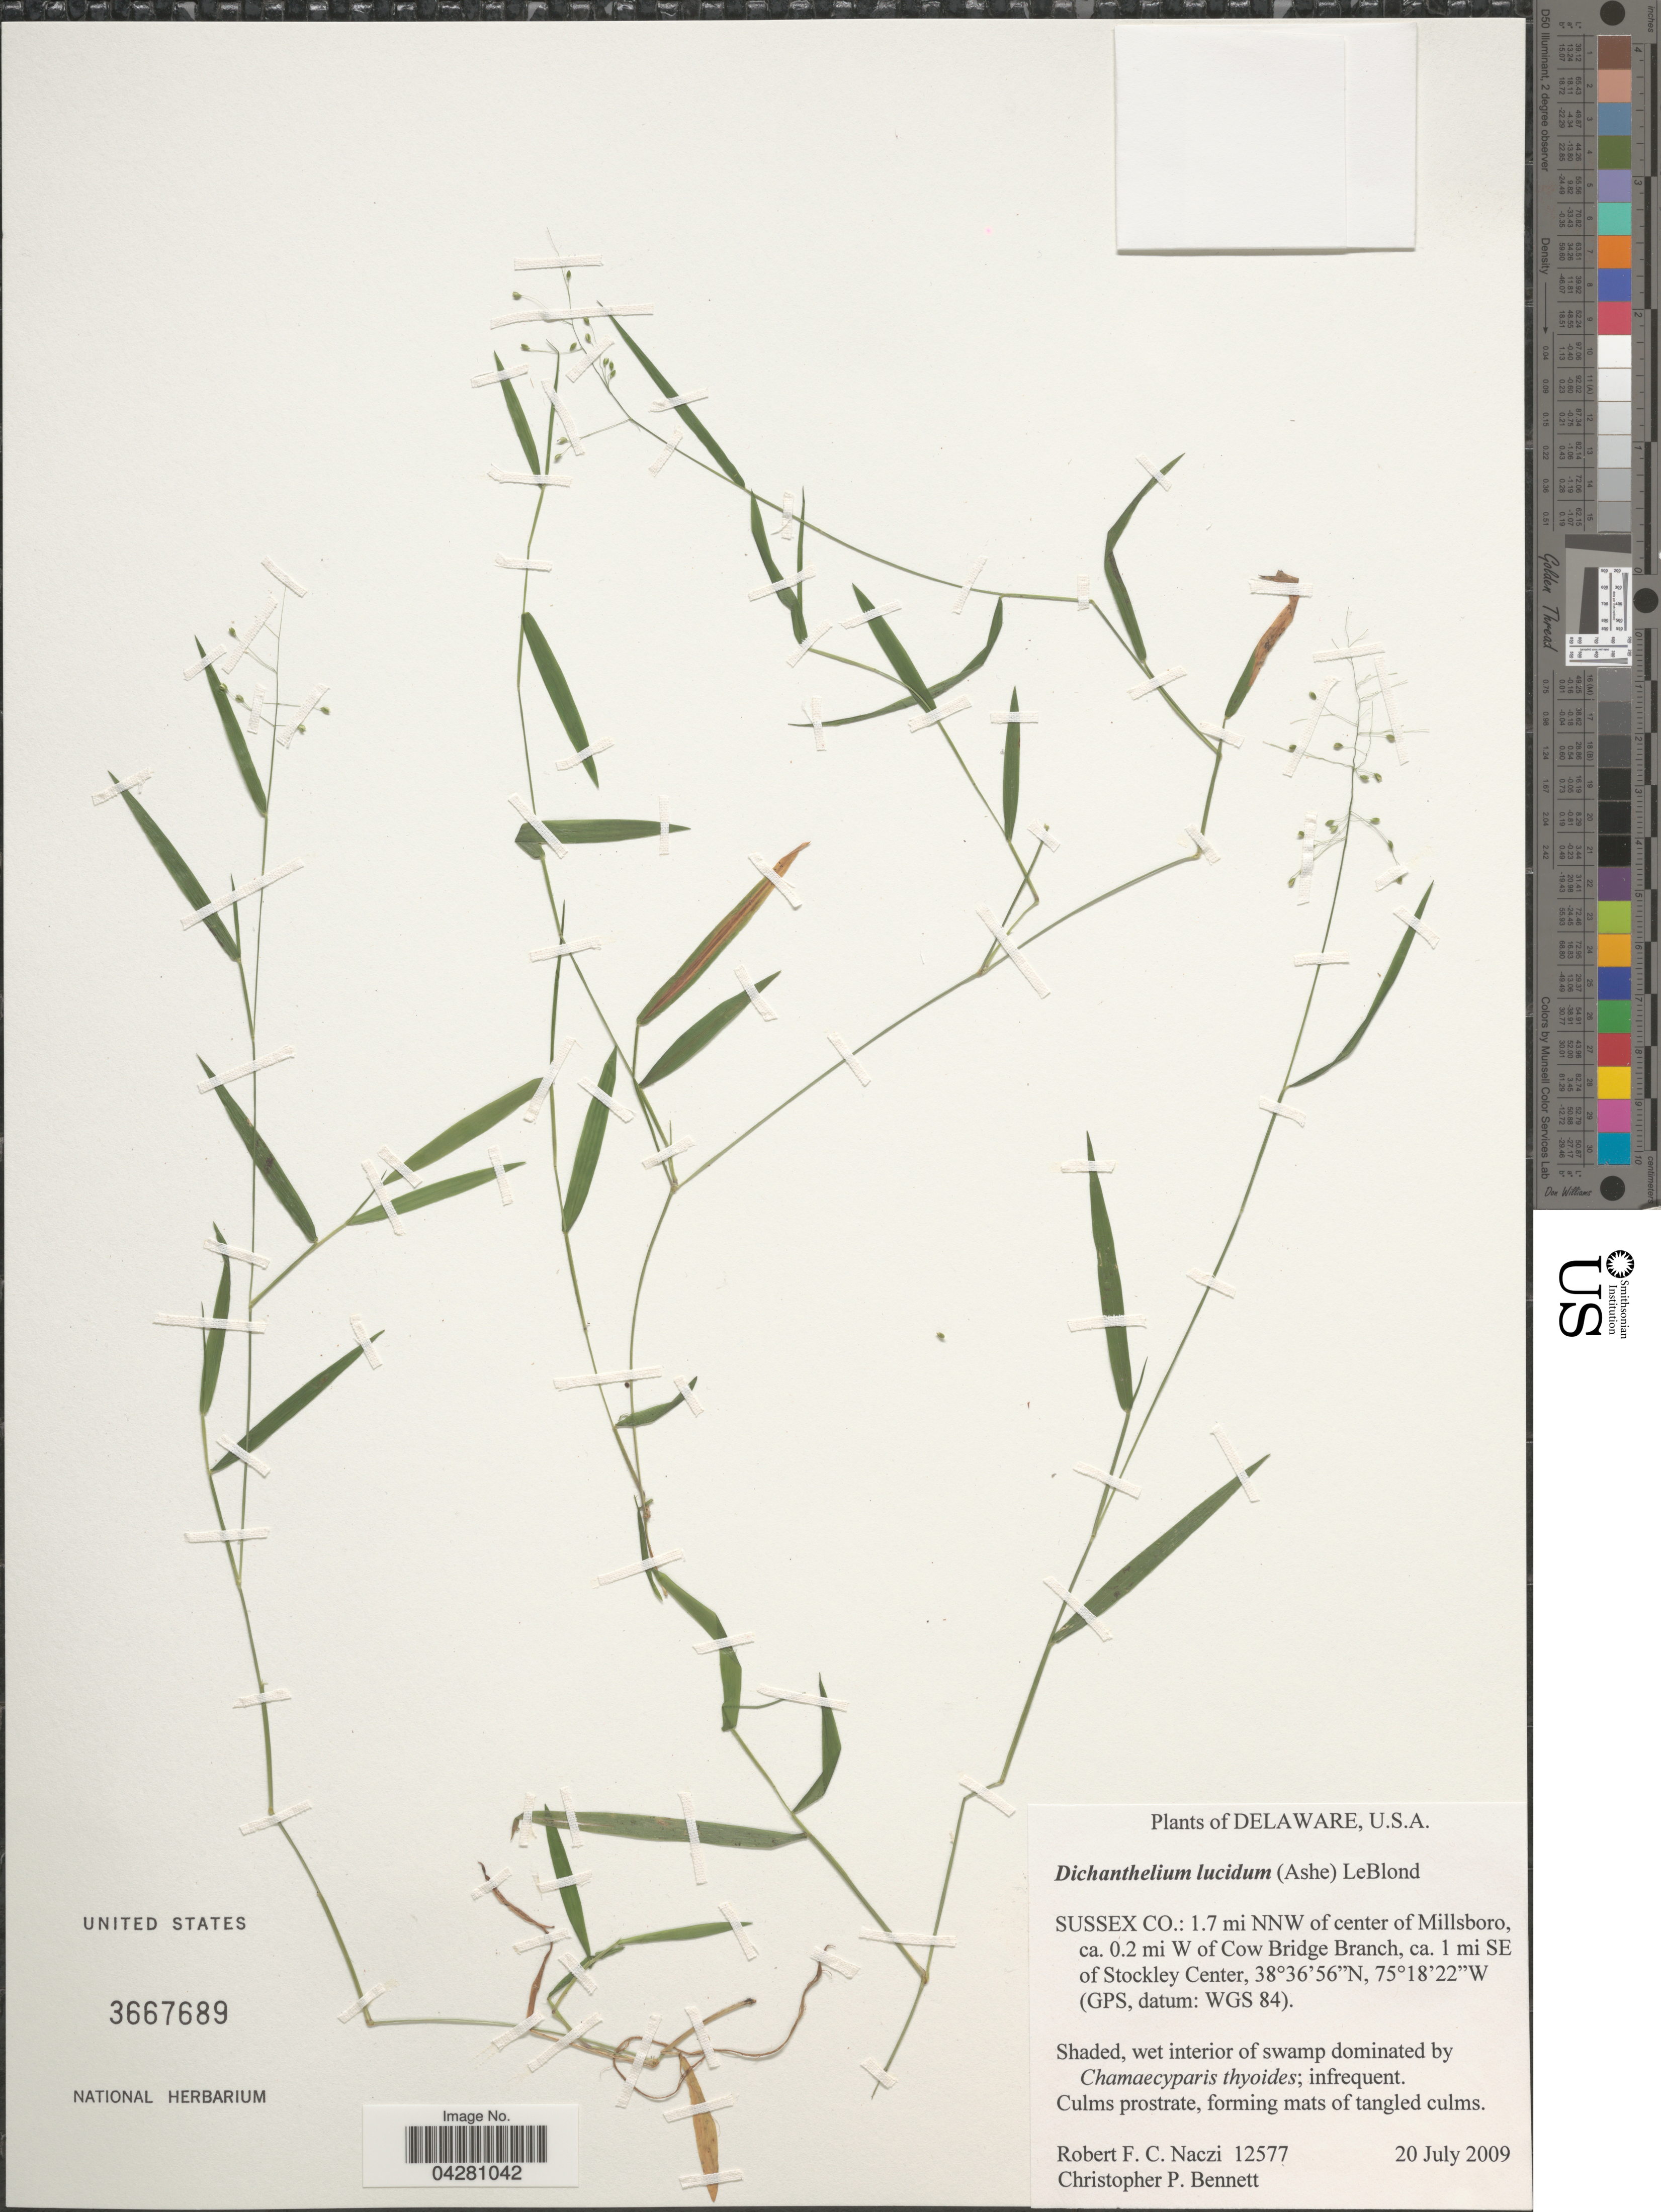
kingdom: Plantae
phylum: Tracheophyta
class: Liliopsida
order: Poales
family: Poaceae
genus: Dichanthelium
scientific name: Dichanthelium dichotomum var. dichotomum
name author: (L.) Gould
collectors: R. F. C. Naczi & C. Bennett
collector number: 12577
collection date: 2009-07-20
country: United States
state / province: Delaware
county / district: Sussex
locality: Sussex Co.: 1.7 mi NNW of center of Millsboro, ca. 0.2 mi W of Cow Bridge Branch, ca. 1 mi SE of Stockley Center. (GPS, datum: WGS 84).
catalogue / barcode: US 3667689